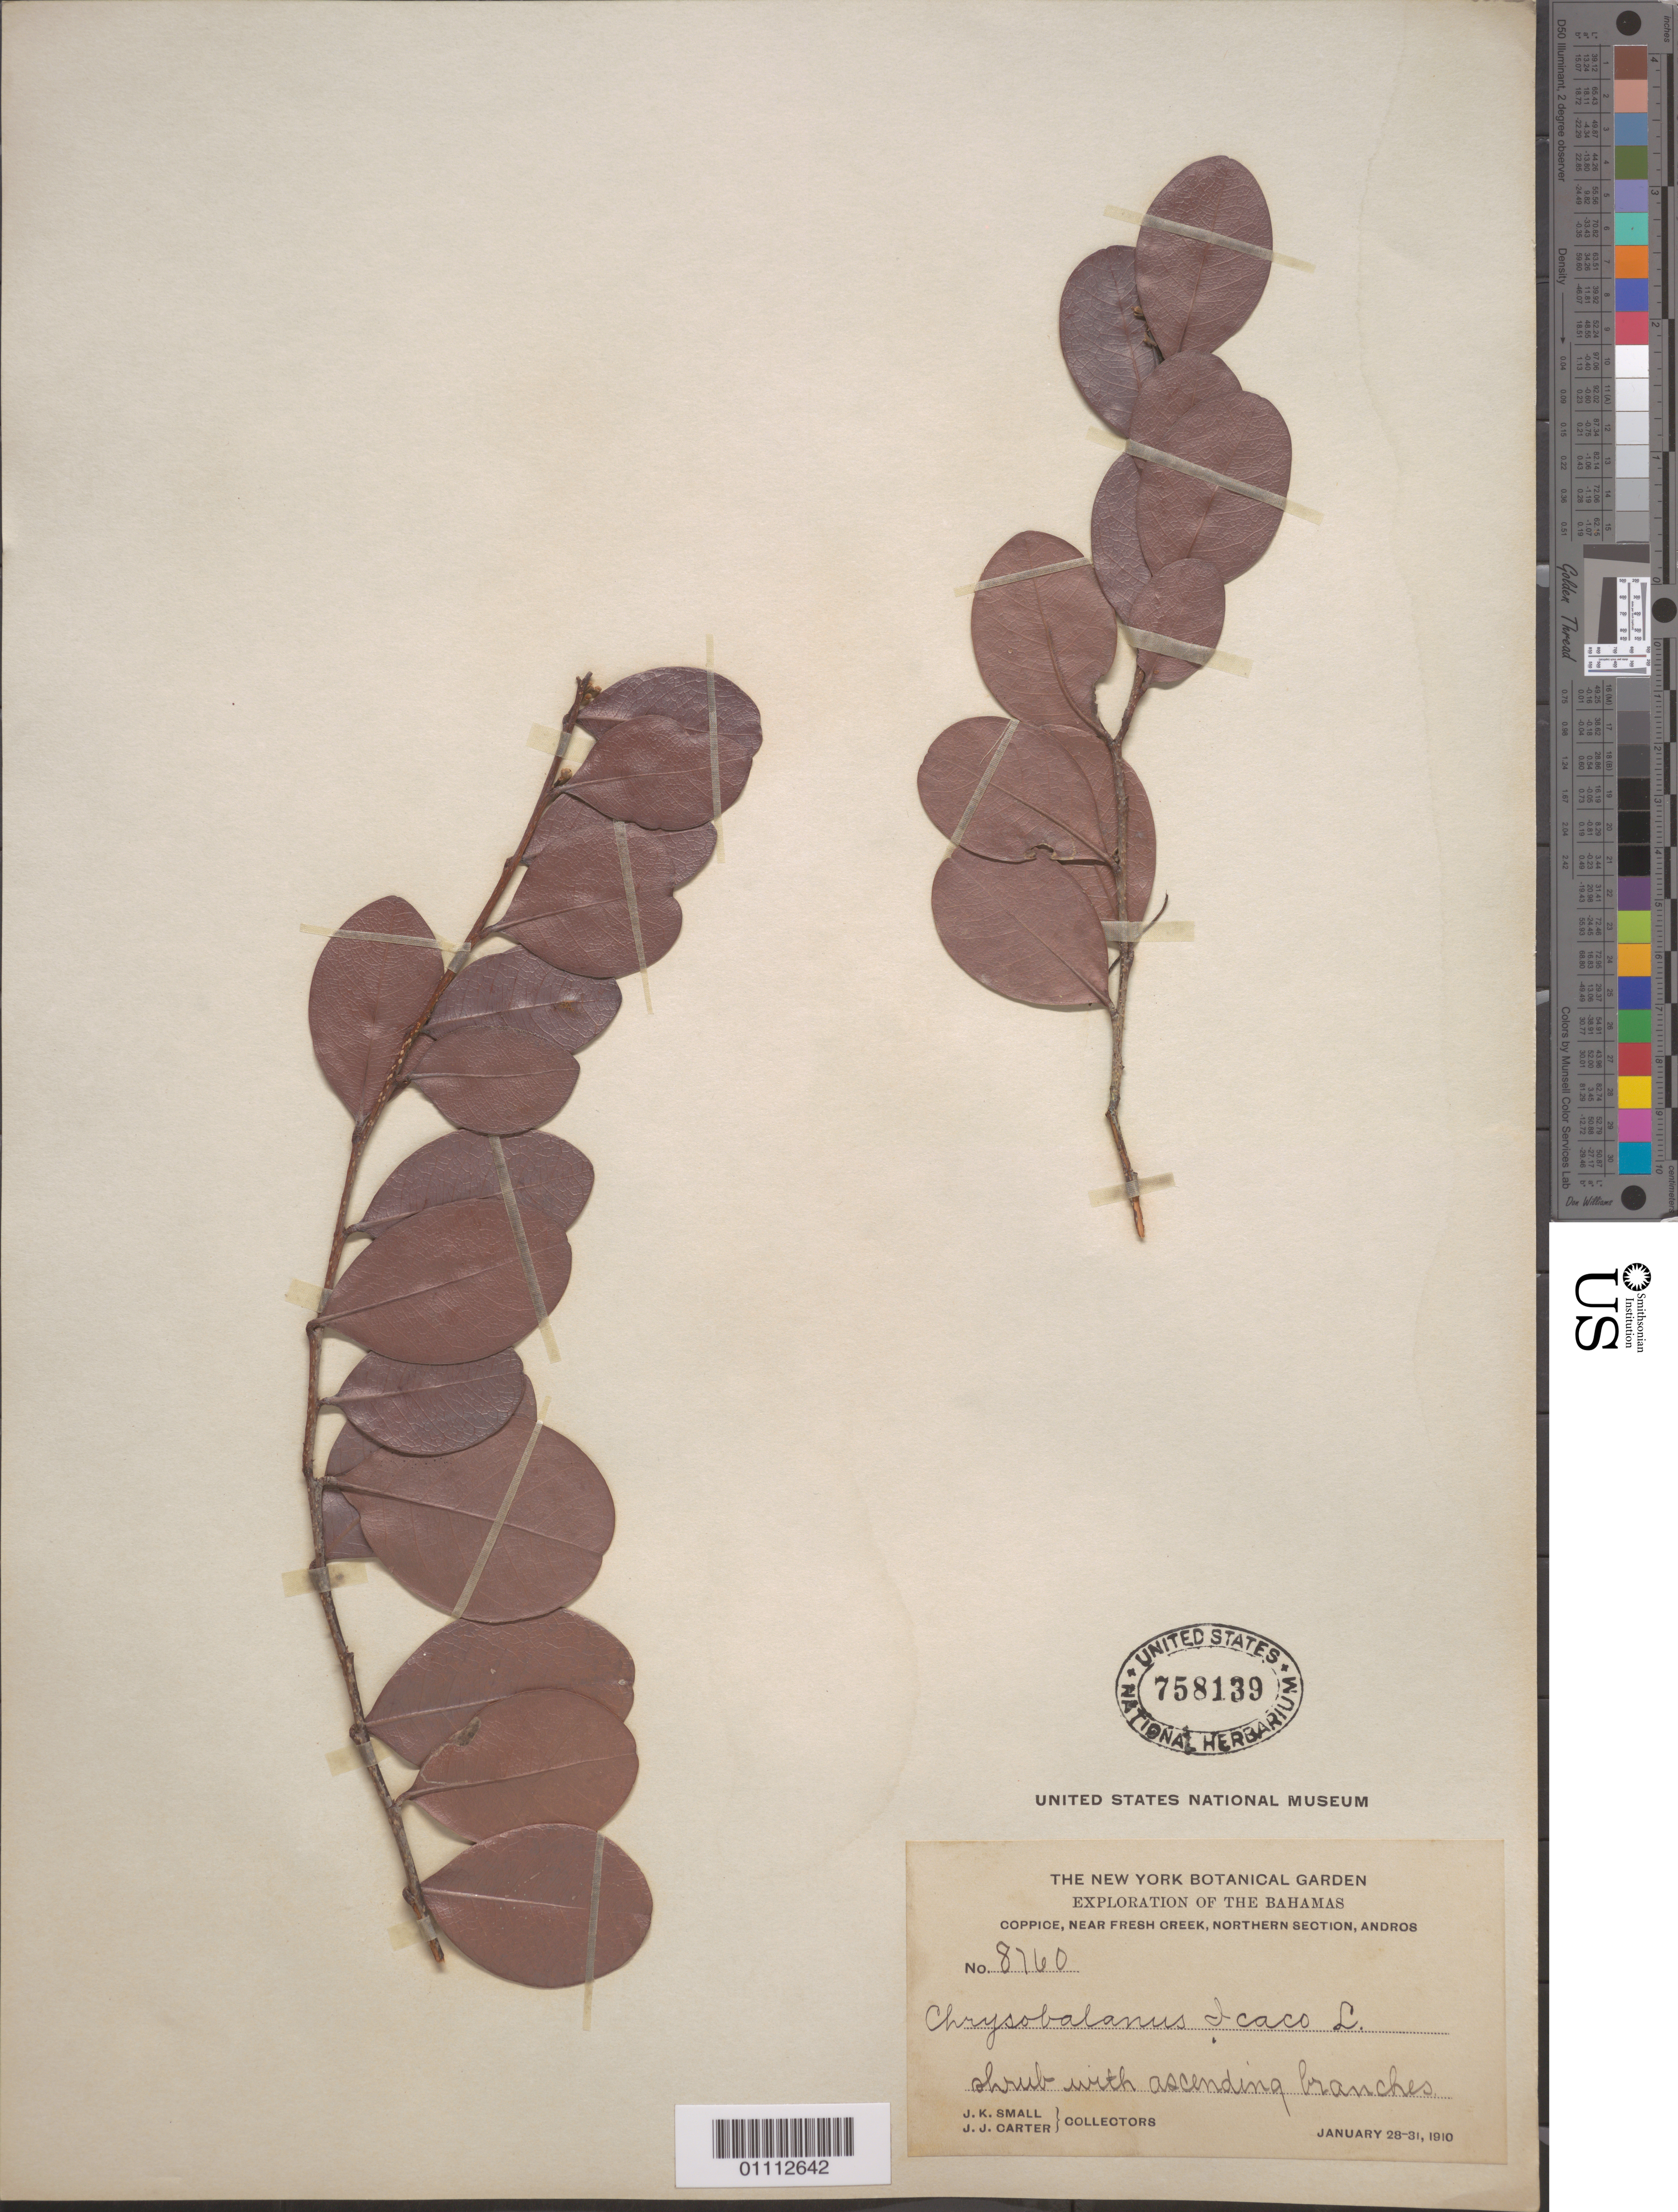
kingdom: Plantae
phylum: Tracheophyta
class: Magnoliopsida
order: Malpighiales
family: Chrysobalanaceae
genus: Chrysobalanus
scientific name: Chrysobalanus icaco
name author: L.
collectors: J. K. Small & J. J. Carter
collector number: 8760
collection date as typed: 28 Jan 1910 to 31 Jan 1910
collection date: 1910-01-28/1910-01-31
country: Bahamas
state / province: North Andros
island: Andros I.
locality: Coppice, near fresh creek, Northern Section, Andros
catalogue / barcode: US 758139